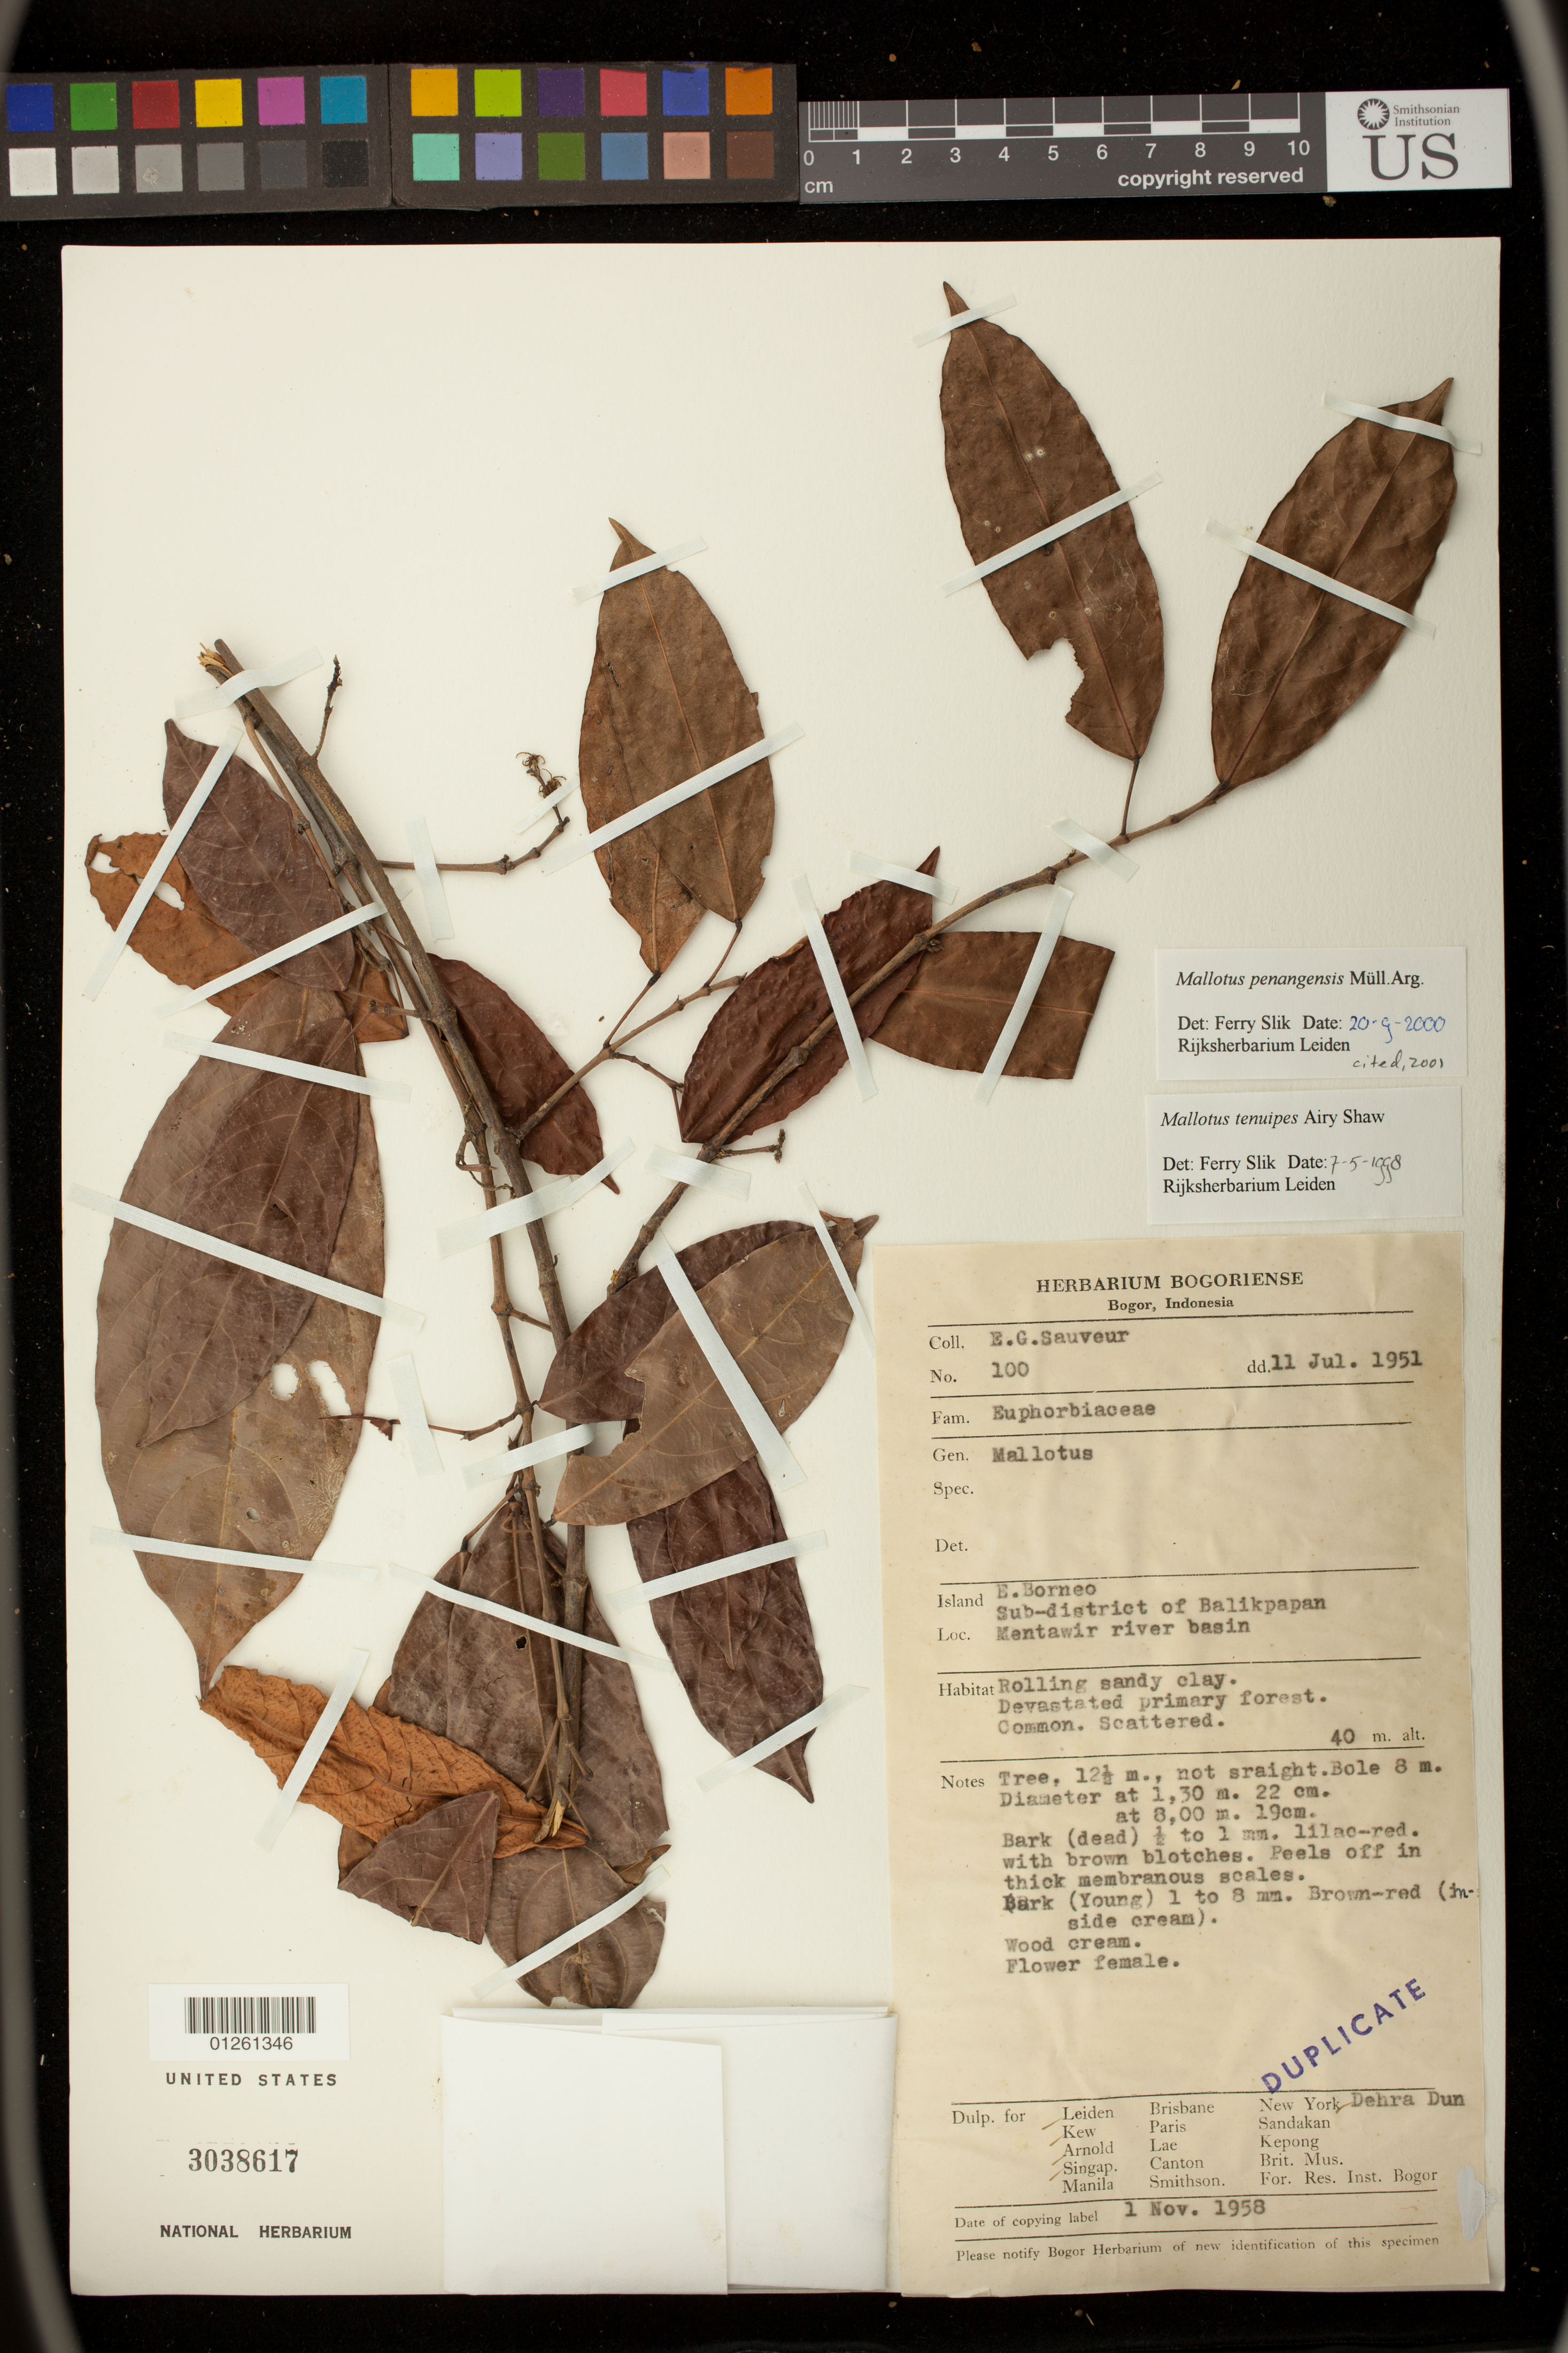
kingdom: Plantae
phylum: Tracheophyta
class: Magnoliopsida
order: Malpighiales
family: Euphorbiaceae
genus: Hancea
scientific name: Hancea penangensis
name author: (Müll. Arg.) S.E.C. Sierra et al.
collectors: E.G. Sauveur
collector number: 100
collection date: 1951-07-11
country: Indonesia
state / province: Kalimantan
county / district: Kalimantan Timur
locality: Mentawir river basin, sub-district of Balikpapan, Island of E. Borneo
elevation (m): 40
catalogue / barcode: US 3038617